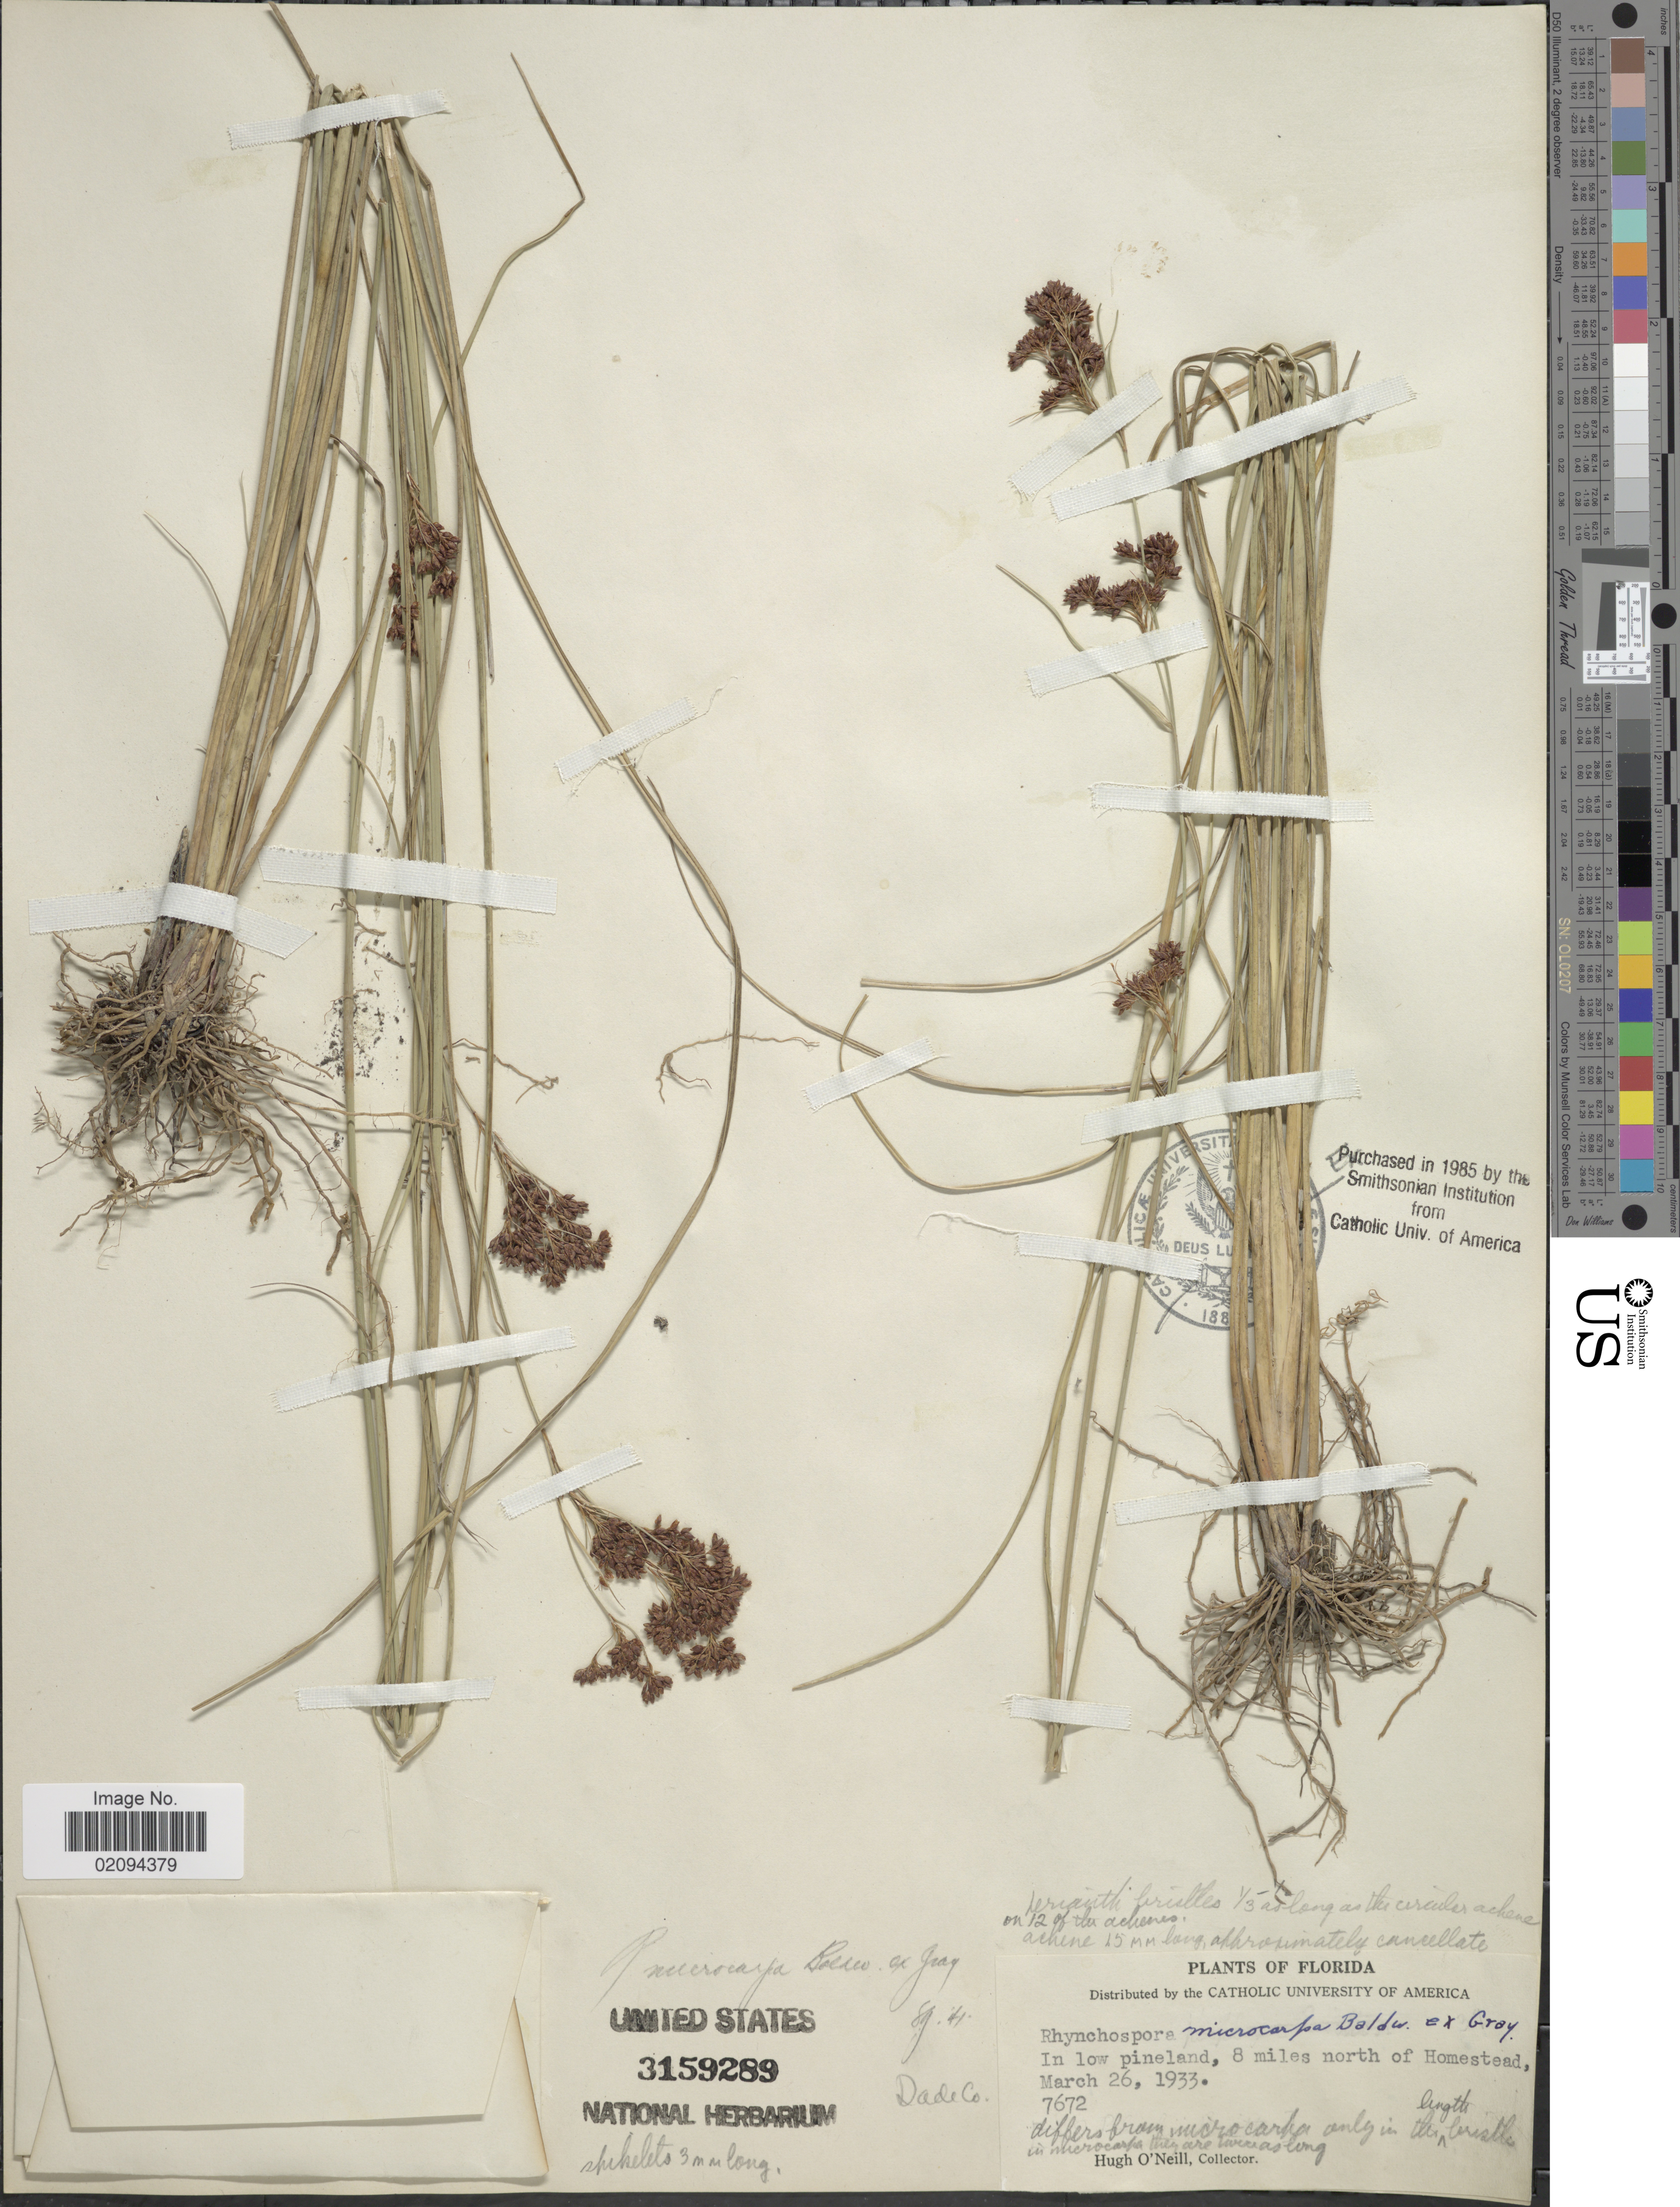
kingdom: Plantae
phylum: Tracheophyta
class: Liliopsida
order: Poales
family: Cyperaceae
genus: Rhynchospora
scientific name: Rhynchospora microcarpa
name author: Baldwin ex A. Gray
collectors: H. O'Neill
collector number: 7672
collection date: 1933-03-26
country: United States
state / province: Florida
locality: In a low pineland, 8 miles north of Homestead, Dade Co.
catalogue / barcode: US 3159289